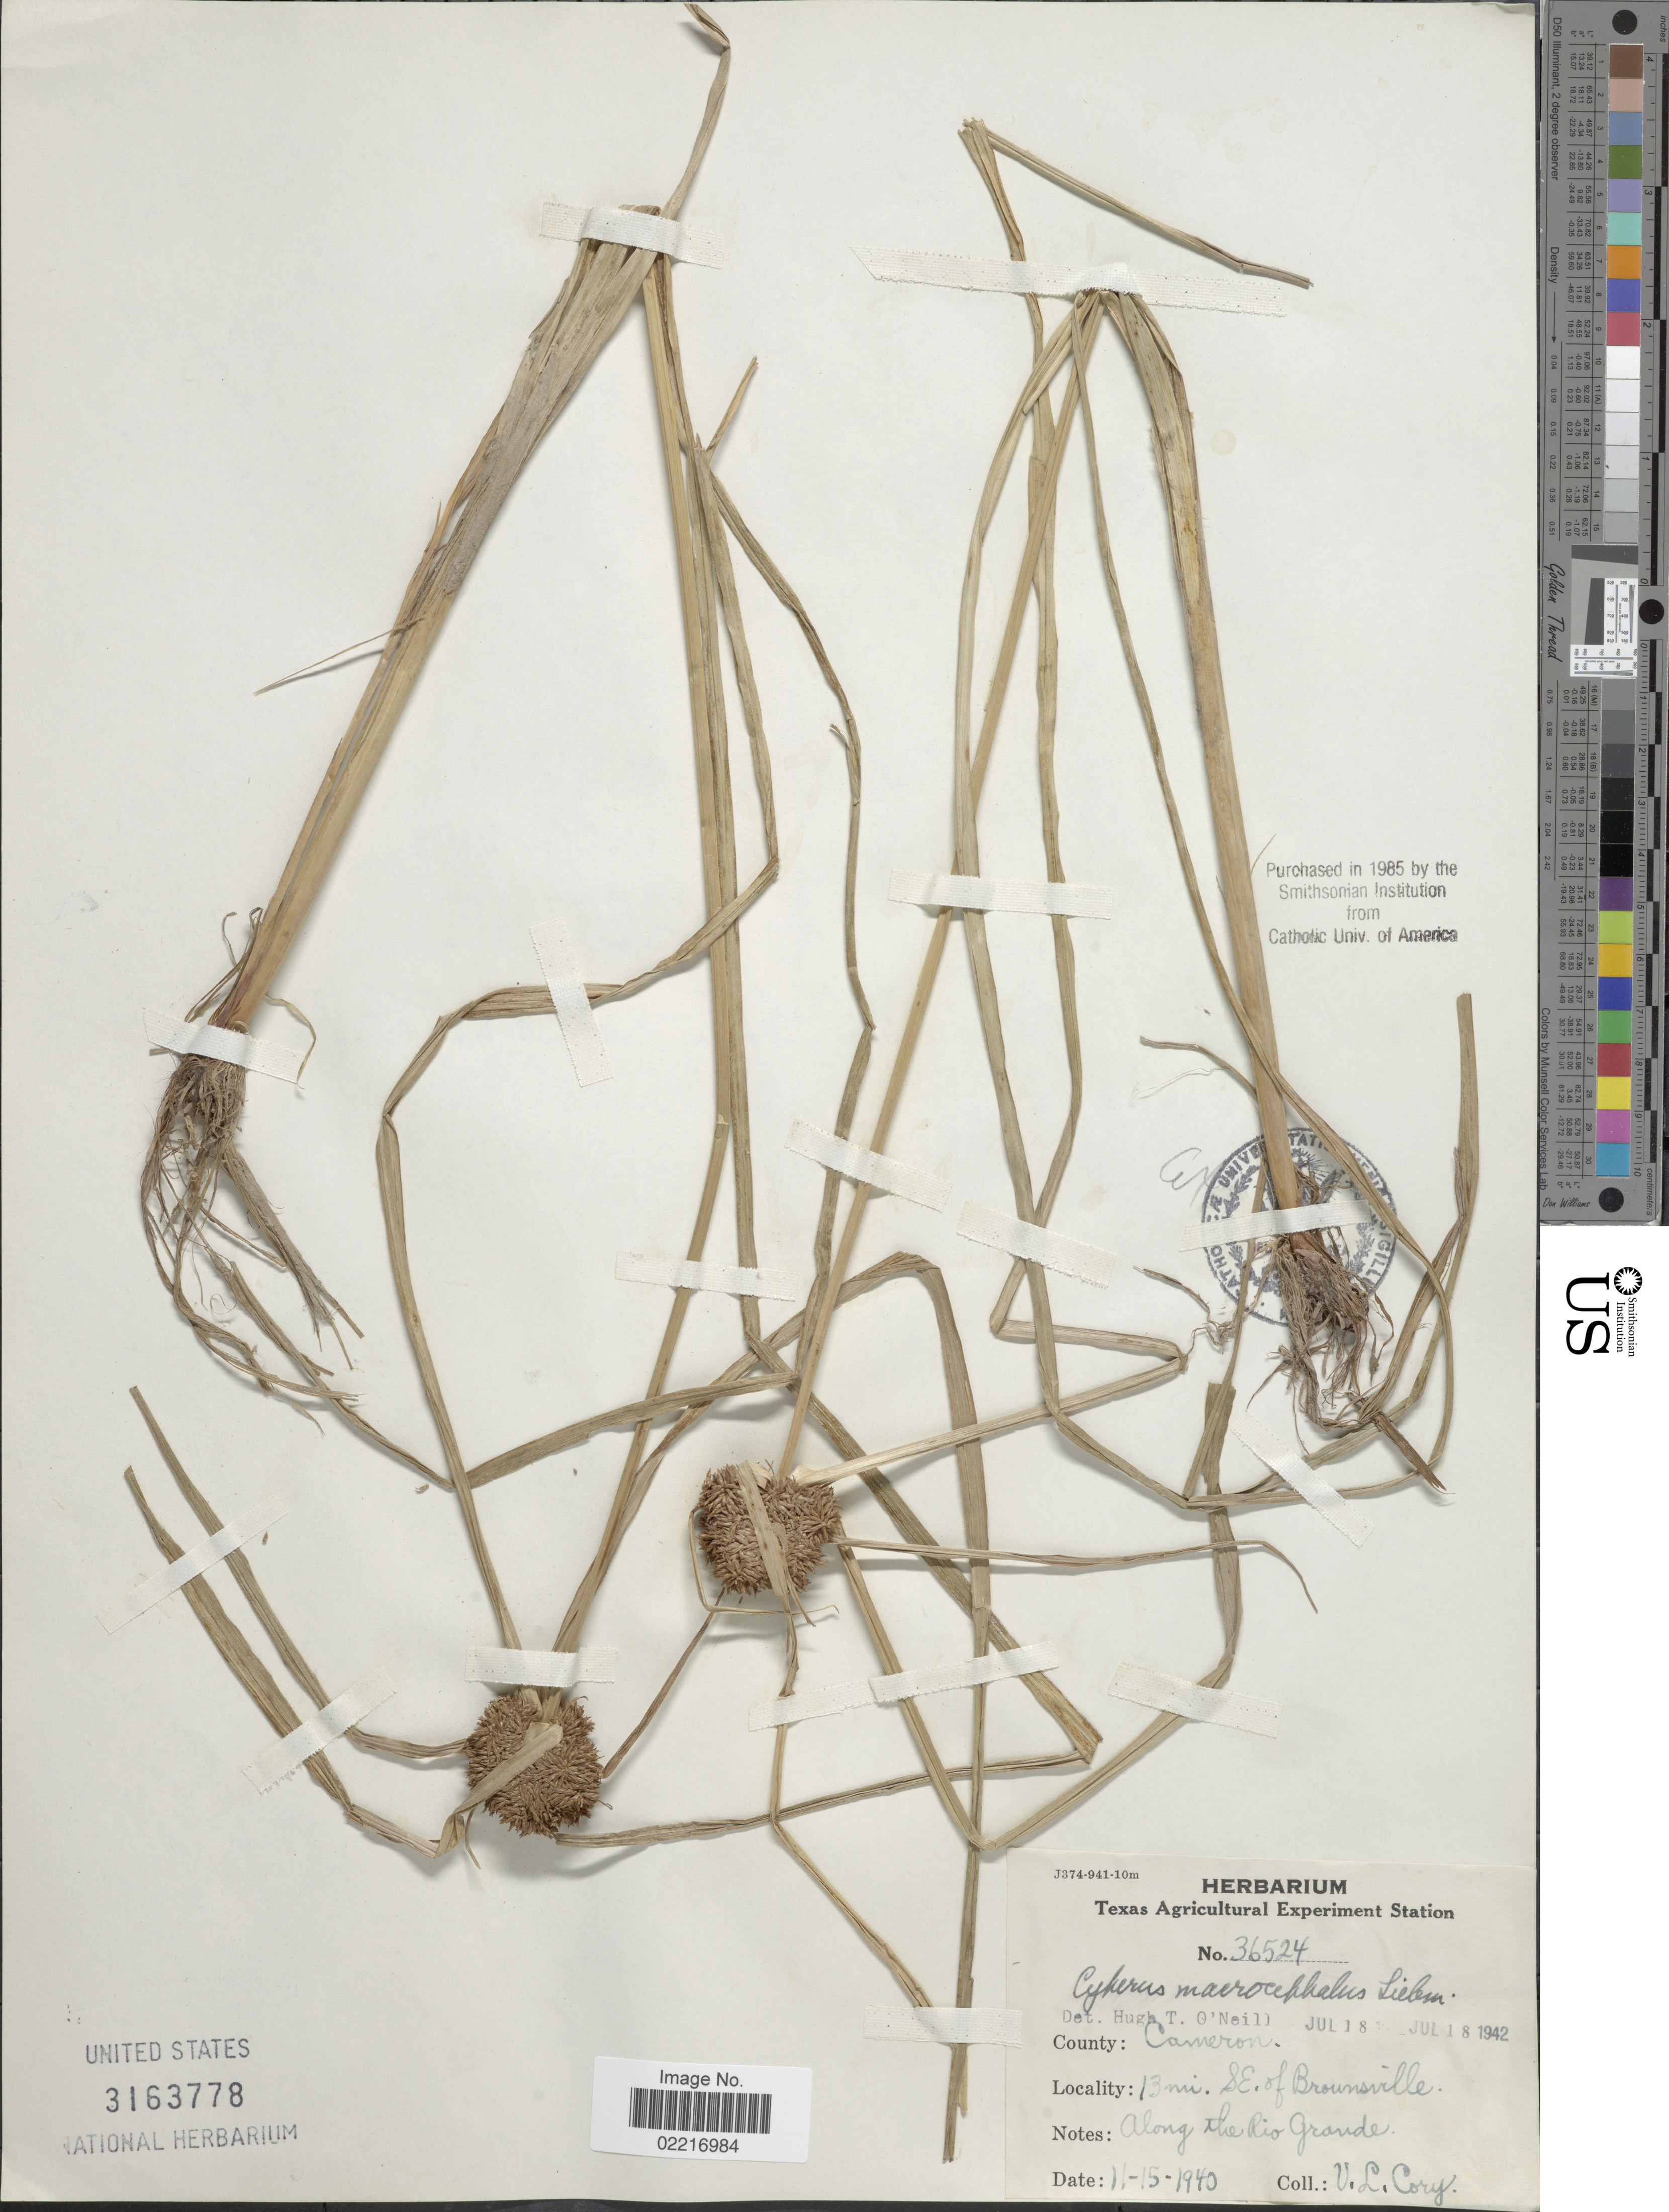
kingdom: Plantae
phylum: Tracheophyta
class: Liliopsida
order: Poales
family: Cyperaceae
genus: Cyperus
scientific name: Cyperus conglobatus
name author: Humb. ex Link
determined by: Strong, Mark T., (BOT), Smithsonian Institution - National Museum of Natural History (UNITED STATES)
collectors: V. Cory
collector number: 36524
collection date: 1940-11-15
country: United States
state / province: Texas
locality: County Cameron, 13 mi. SE of Brownsville, along the Rio Grande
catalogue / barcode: US 3163778